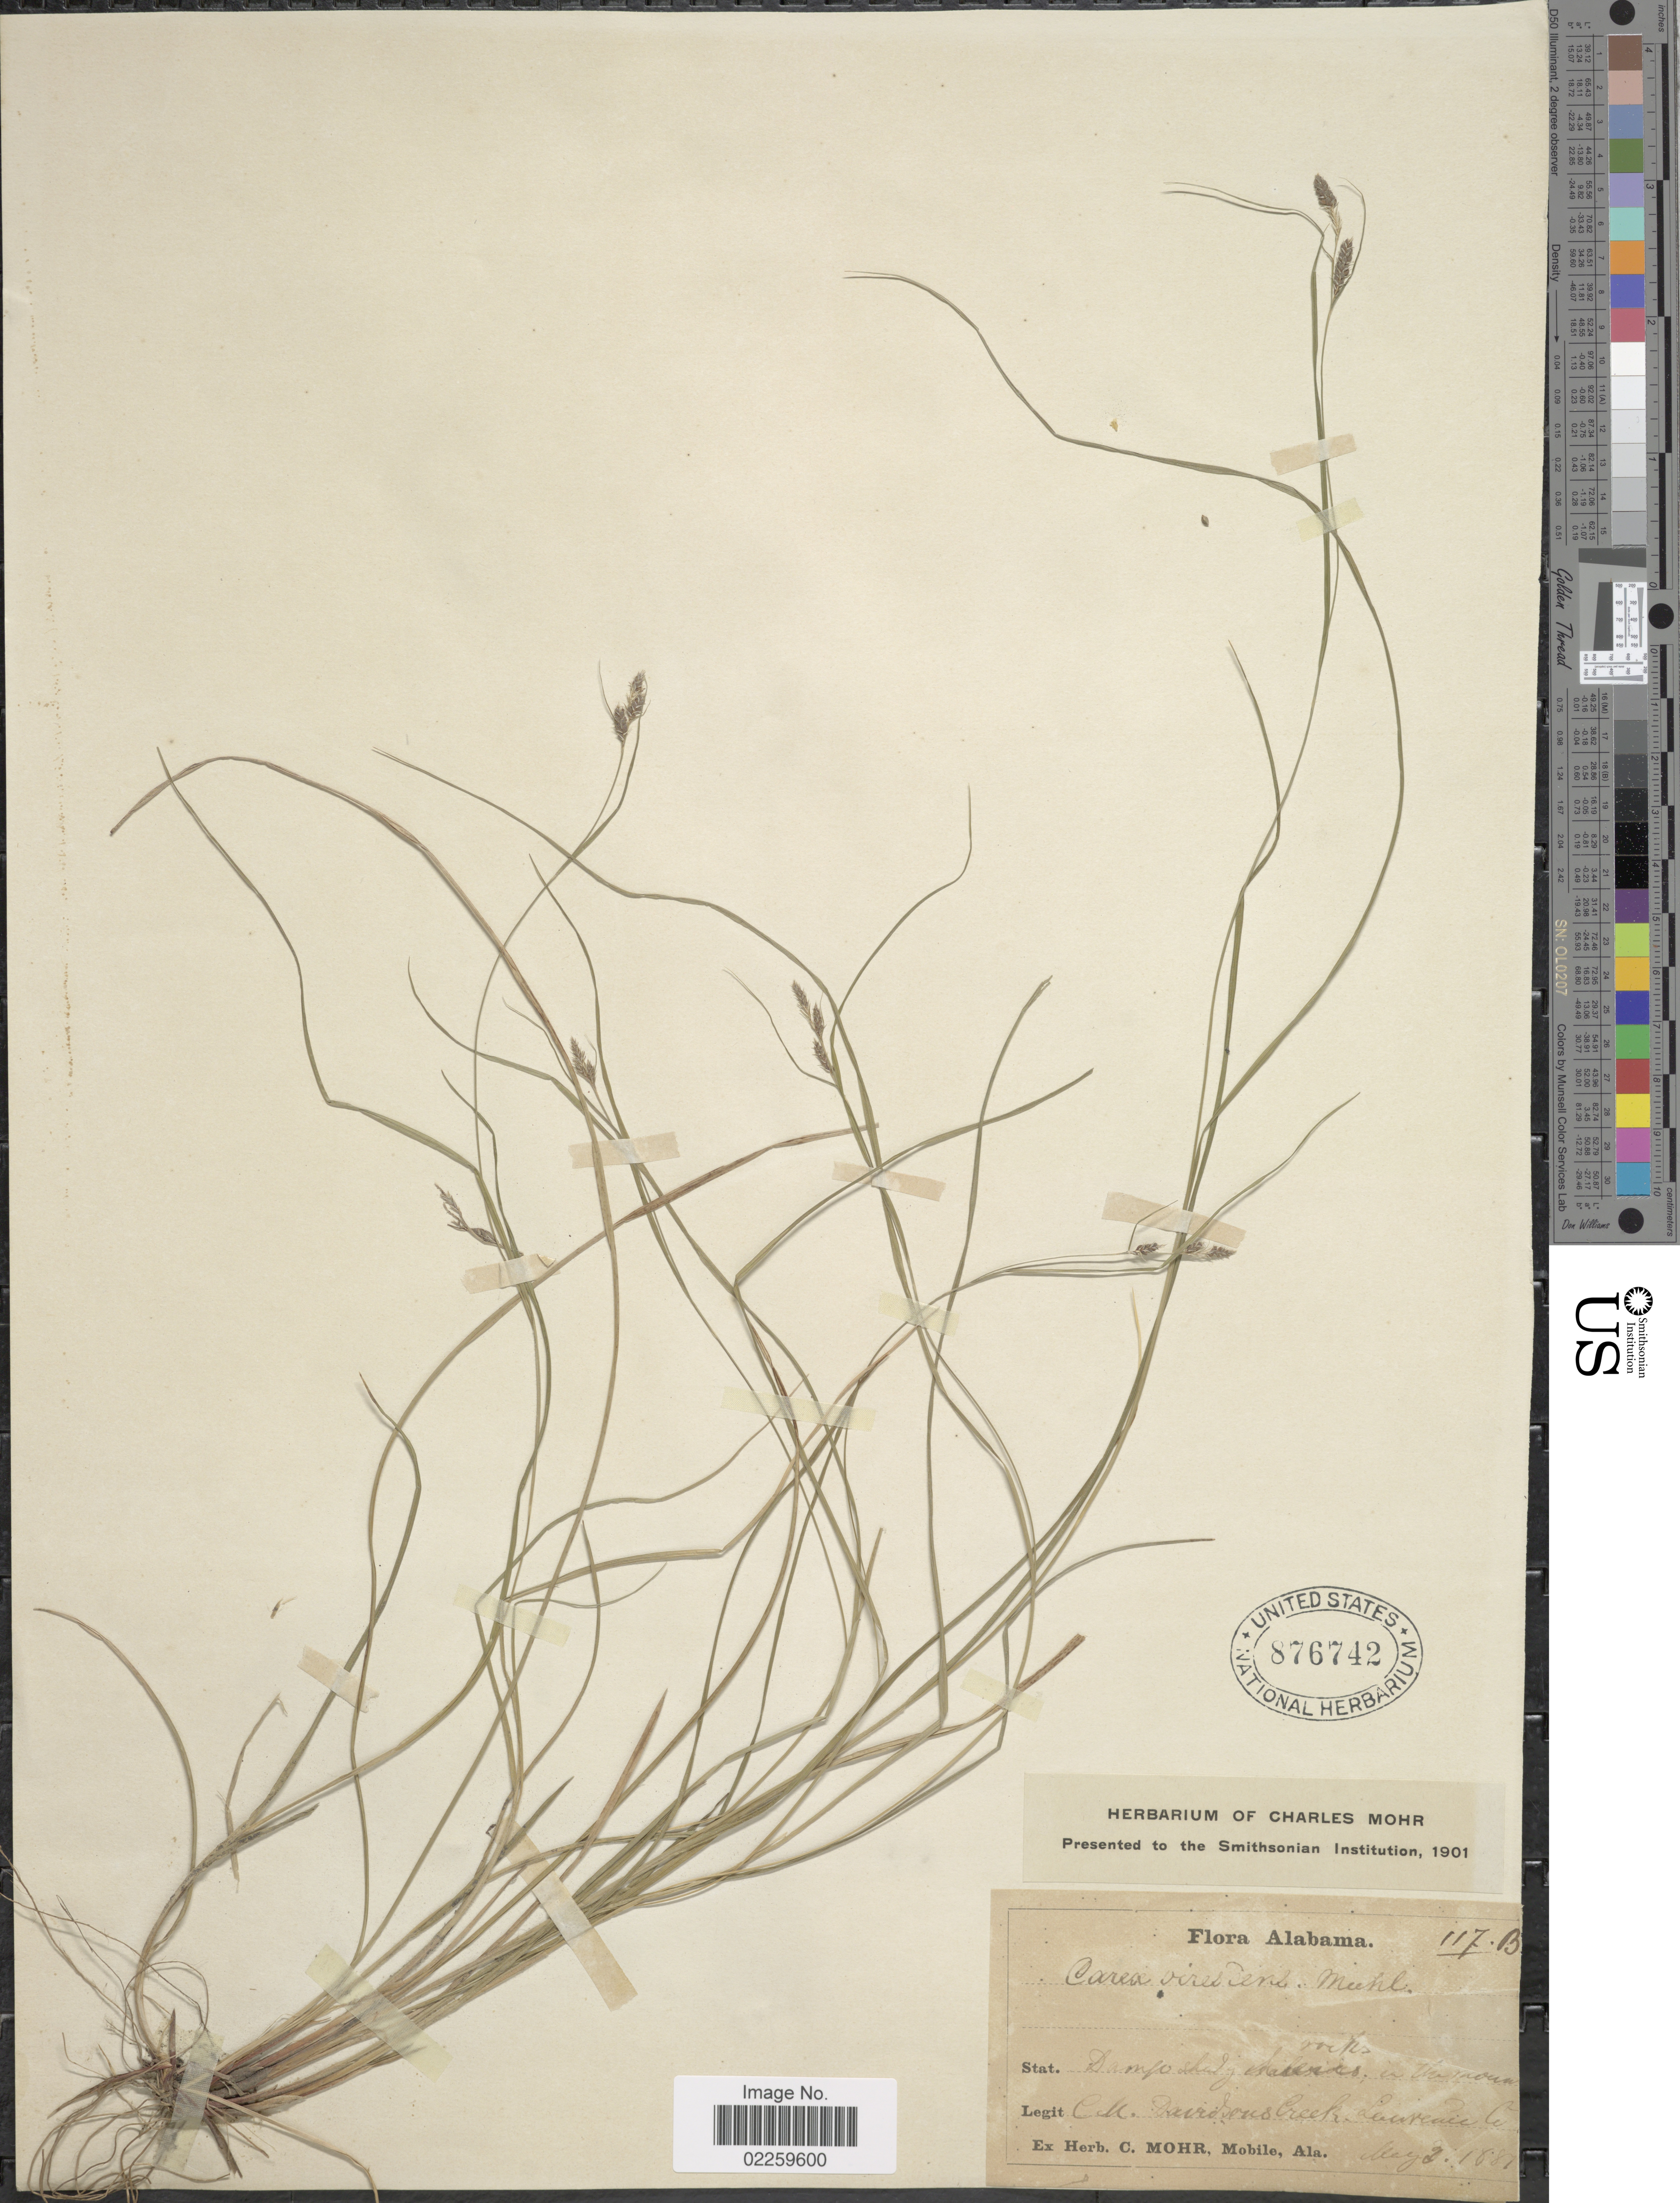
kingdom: Plantae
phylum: Tracheophyta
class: Liliopsida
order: Poales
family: Cyperaceae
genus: Carex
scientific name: Carex swanii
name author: (Fernald) Mack.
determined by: Strong, Mark T., (BOT), Smithsonian Institution - National Museum of Natural History (UNITED STATES)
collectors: Mohr, C. T. (herbarium)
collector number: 117B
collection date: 1881-05-02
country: United States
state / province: Alabama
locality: Davidson Creek, Lawrence Co.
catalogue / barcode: US 876742